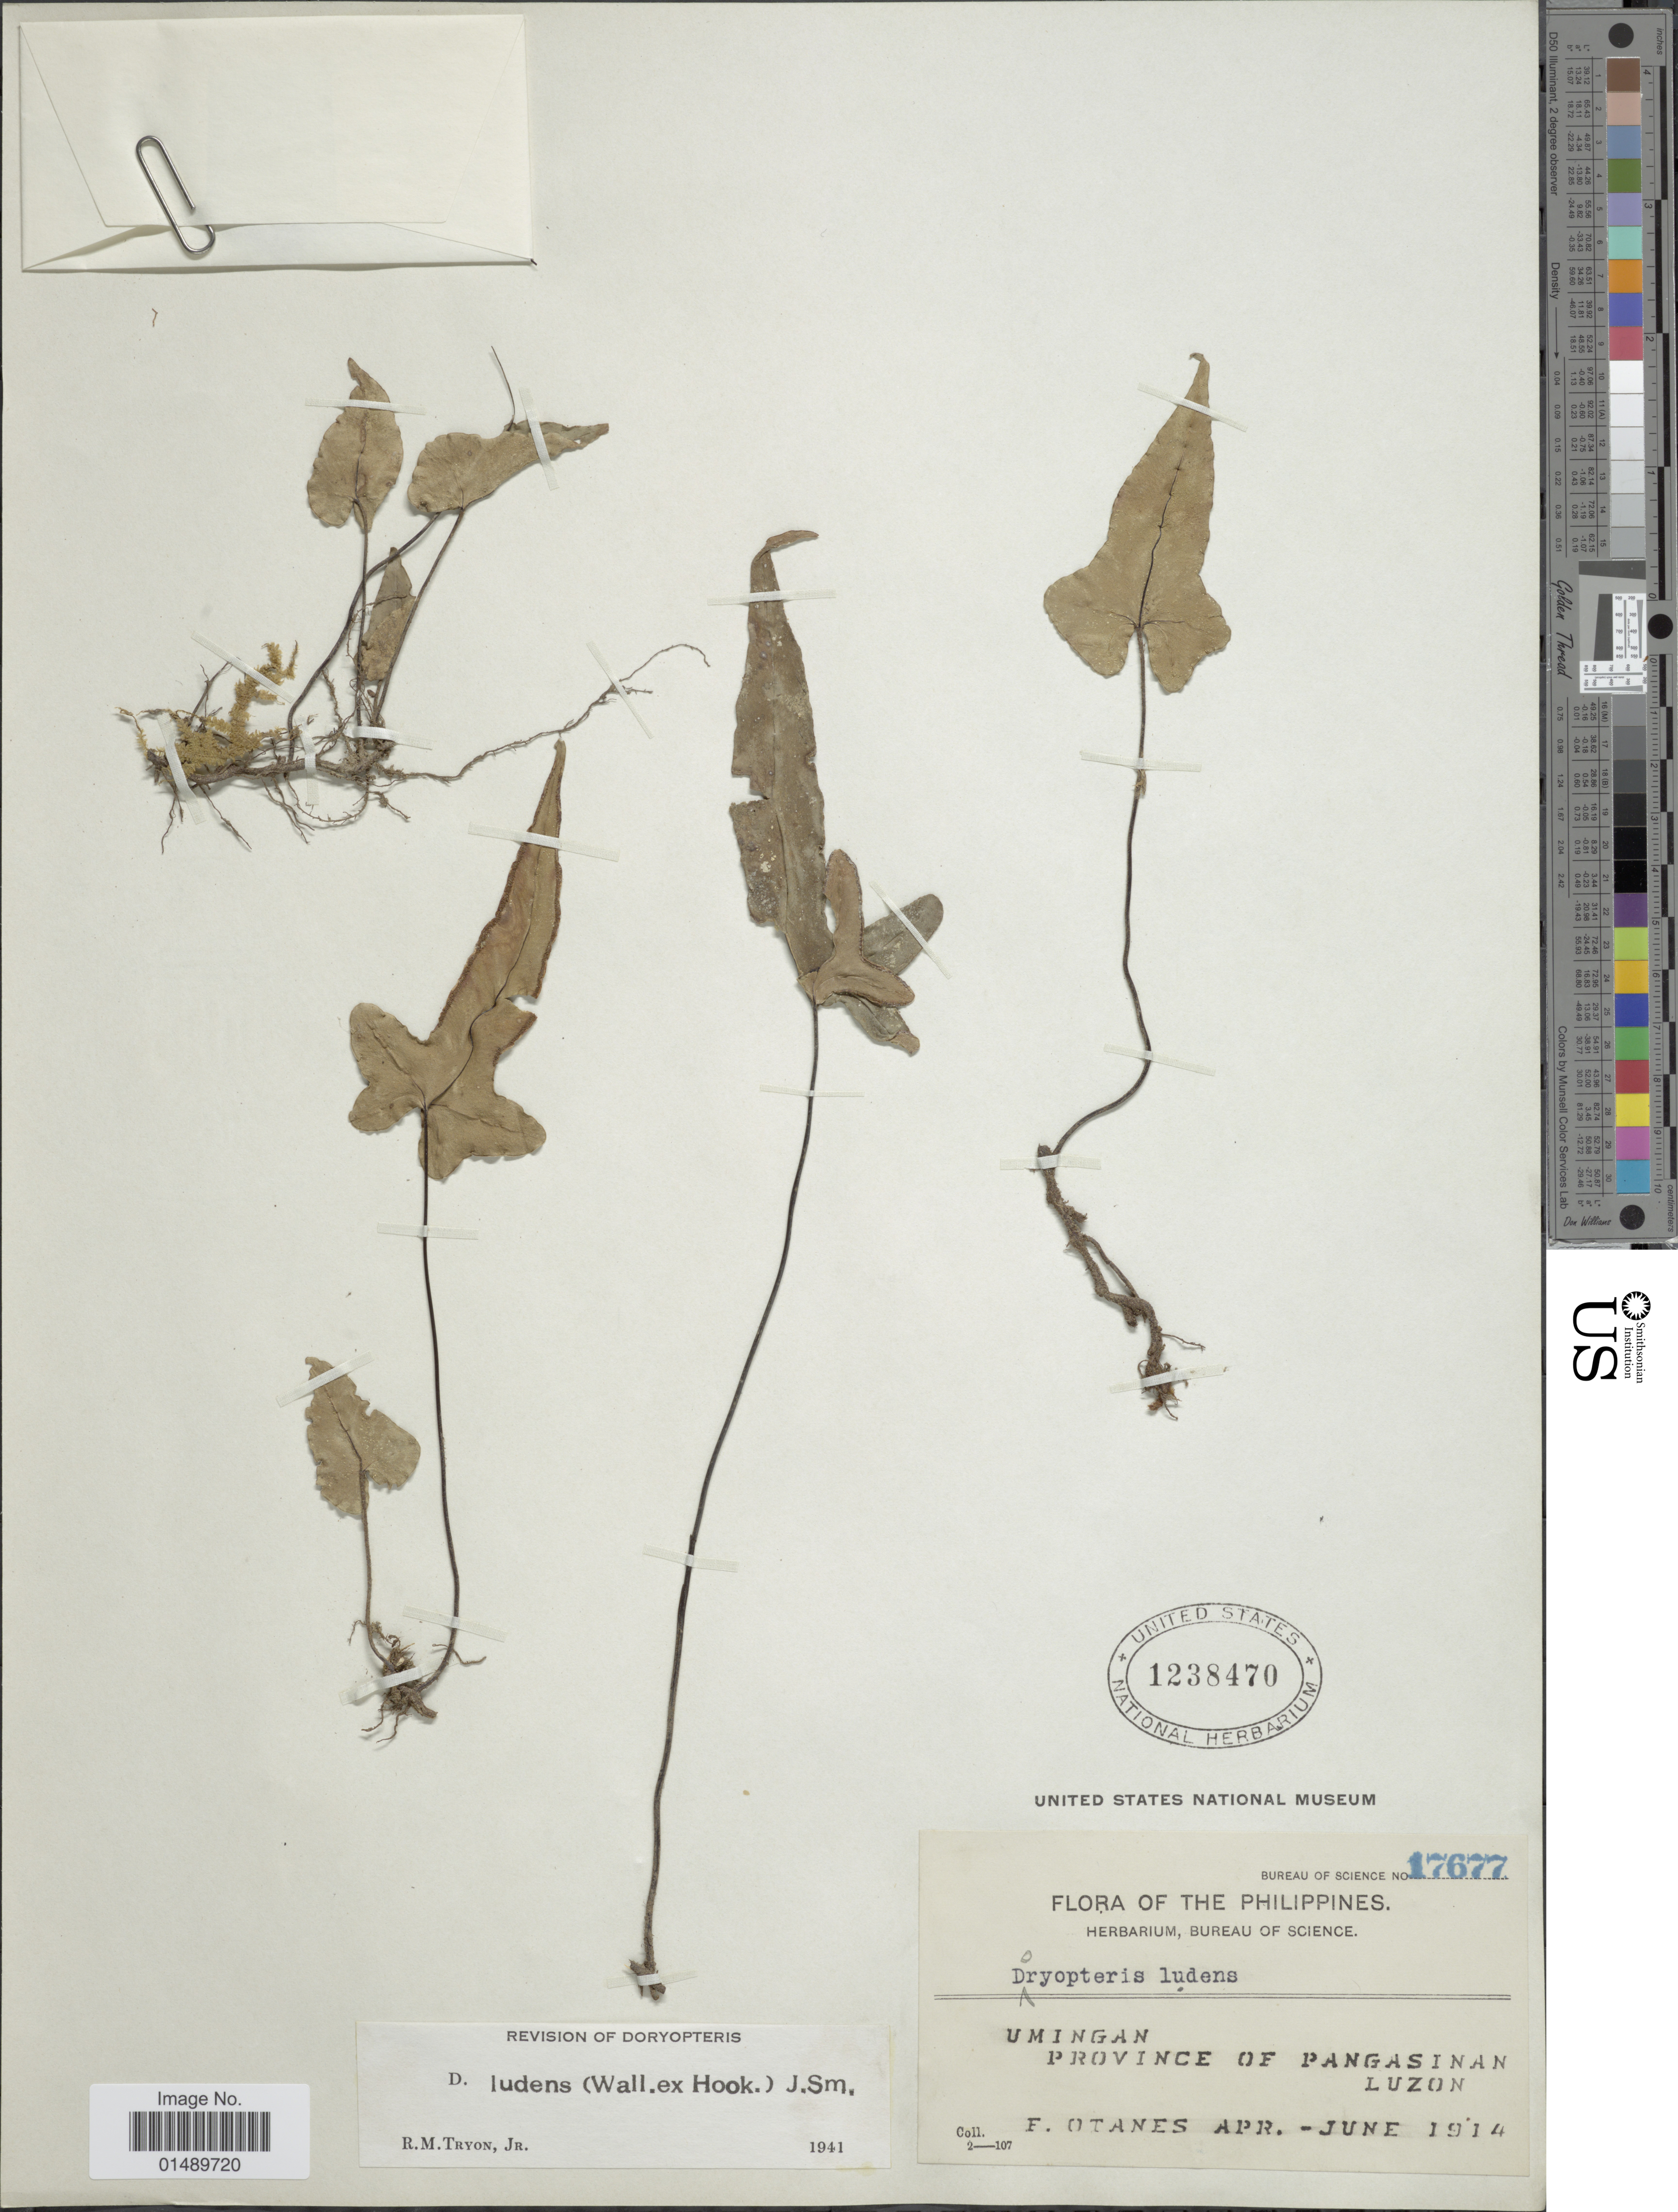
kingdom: Plantae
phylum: Tracheophyta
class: Polypodiopsida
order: Polypodiales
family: Pteridaceae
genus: Calciphilopteris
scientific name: Calciphilopteris ludens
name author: (Wall. ex Hook.) Yesilyurt & H. Schneid.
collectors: F. Q. Otanes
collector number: Bureau of Science 17677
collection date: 1914-04/1914-06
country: Philippines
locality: Philippines, Umingan, Province of Pangasinan, Luzon.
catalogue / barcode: US 1238470